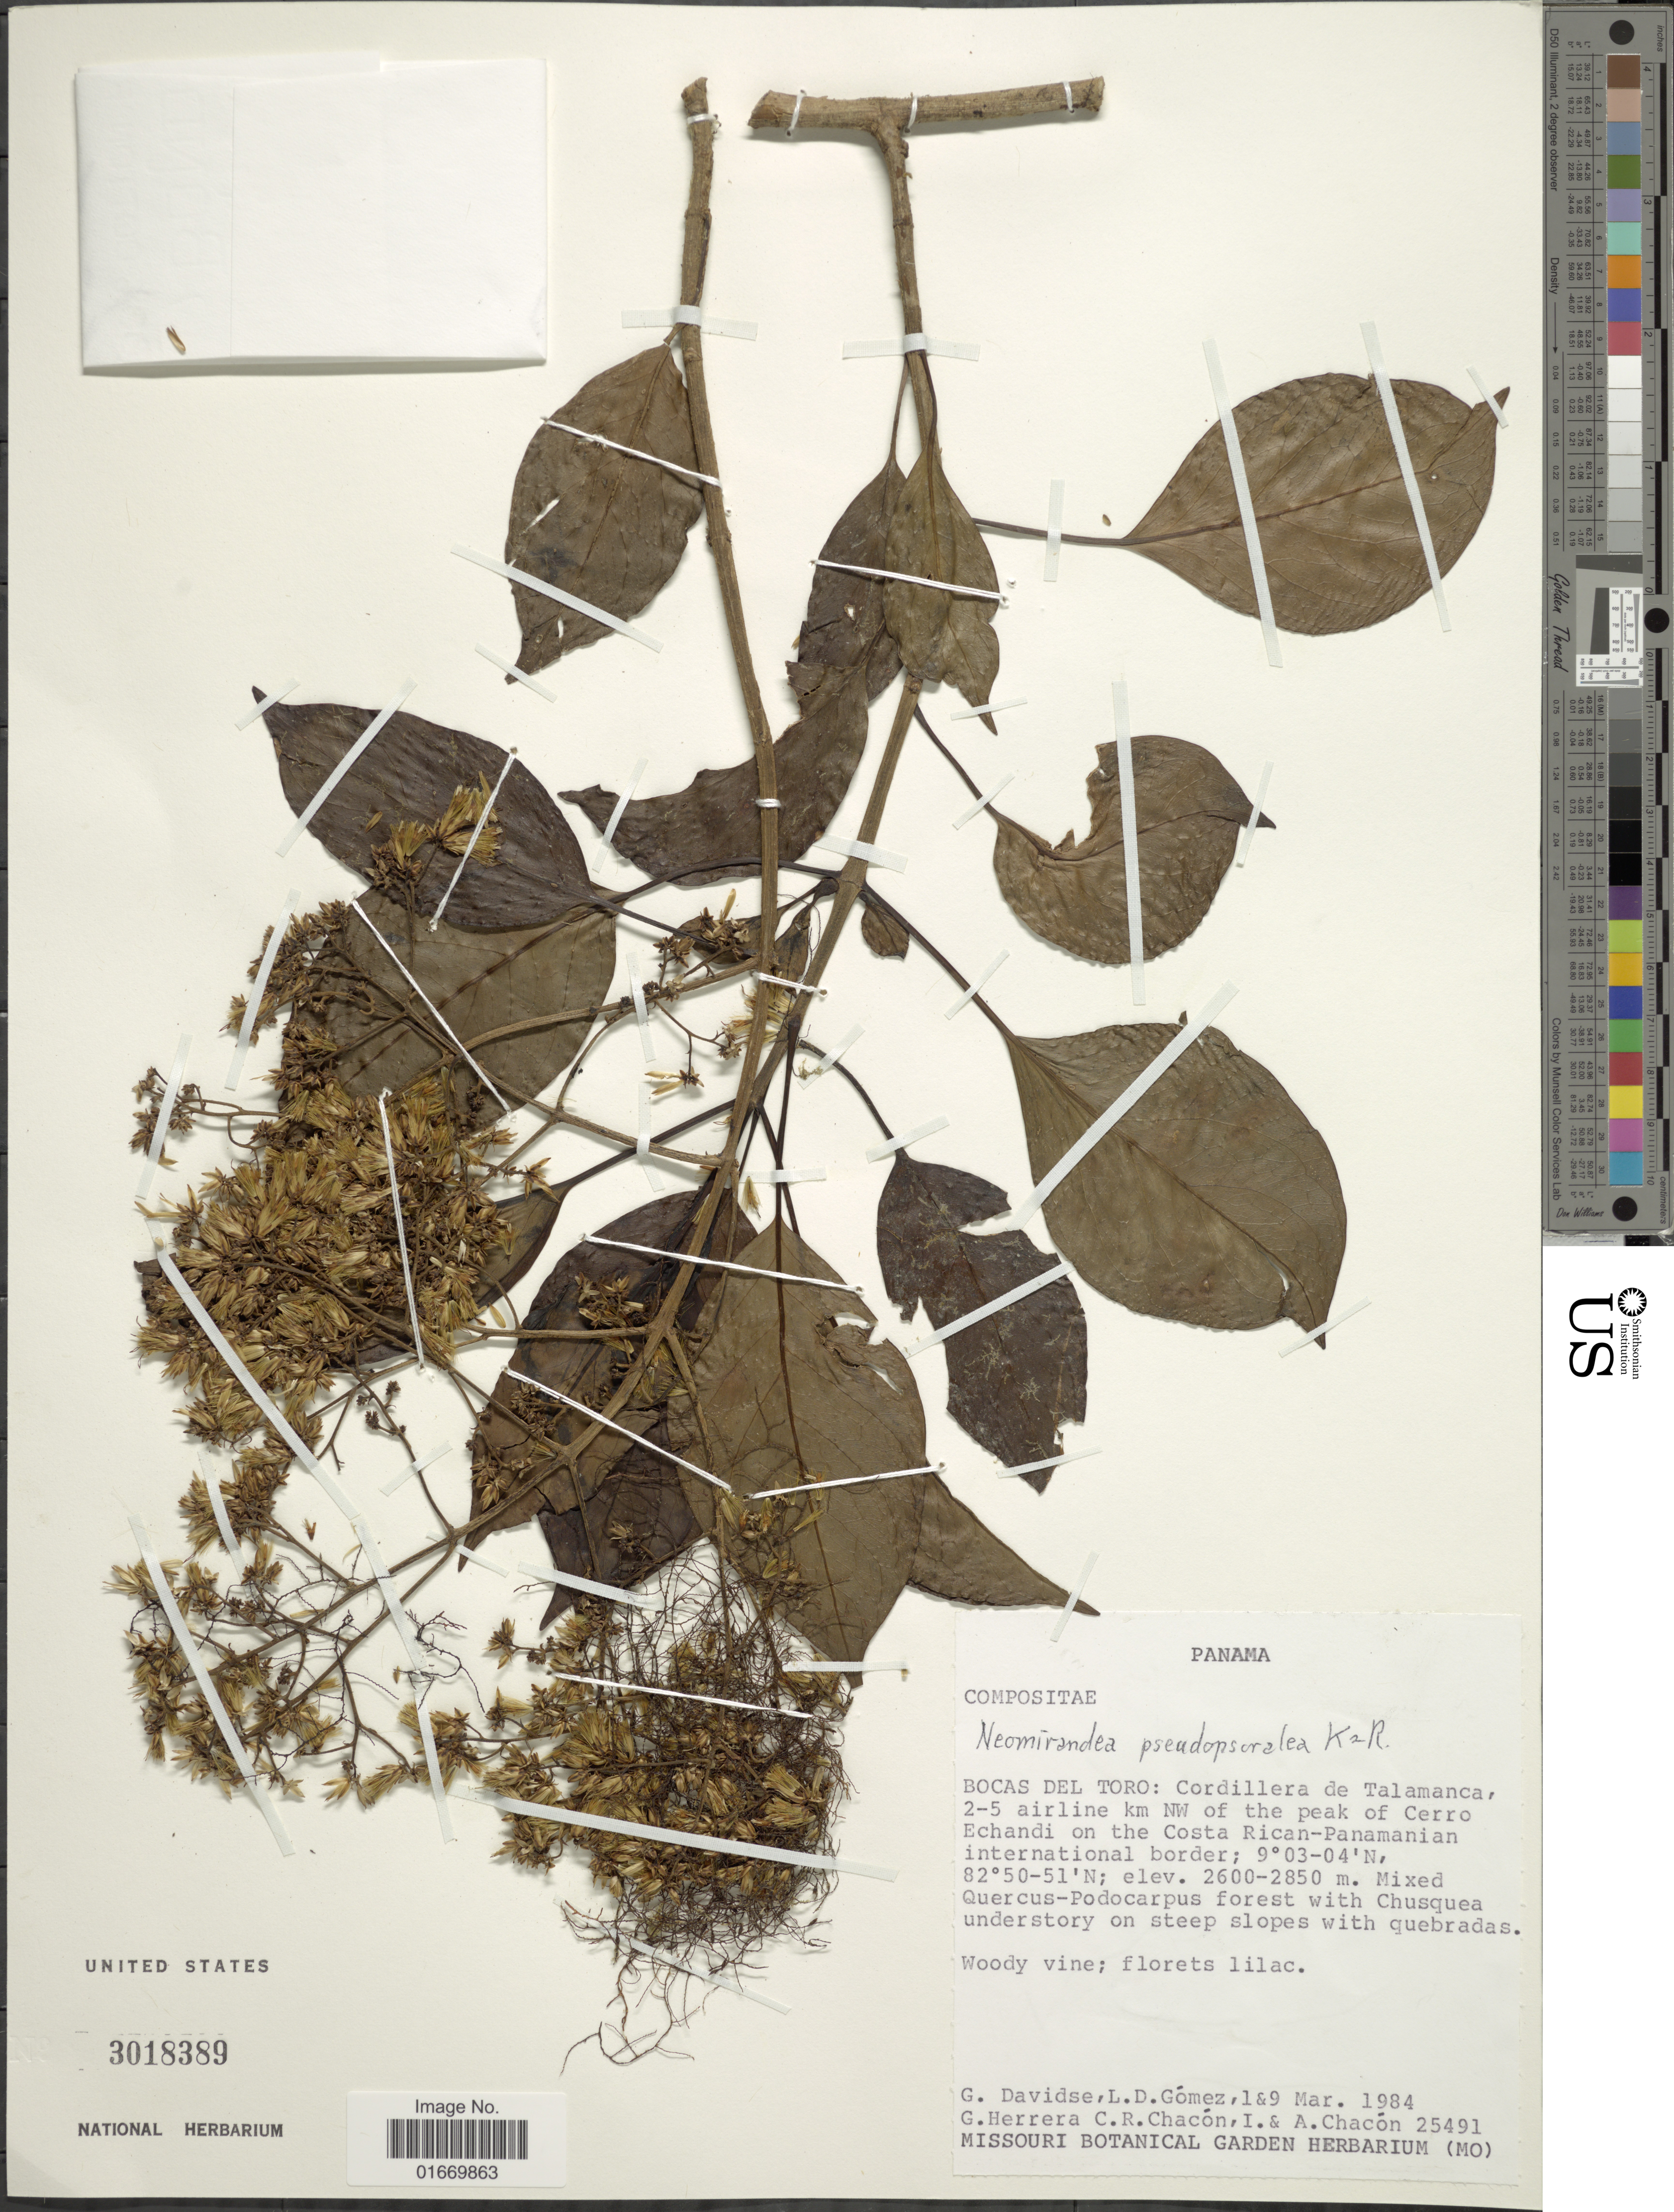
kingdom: Plantae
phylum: Tracheophyta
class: Magnoliopsida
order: Asterales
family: Asteraceae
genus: Neomirandea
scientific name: Neomirandea biflora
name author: R.M. King & H. Rob.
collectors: G. Davidse, L. Gomez, G. Herrera, C. Chacon & et al.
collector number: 25491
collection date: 1984-03-01/1984-03-09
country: Panama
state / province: Bocas del Toro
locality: Cordillera de Talamanca, 2-5 airline km NW of the peak of Cerro Echandi on the Costa Rican-Panamanian international border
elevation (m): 2600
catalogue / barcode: US 3018389